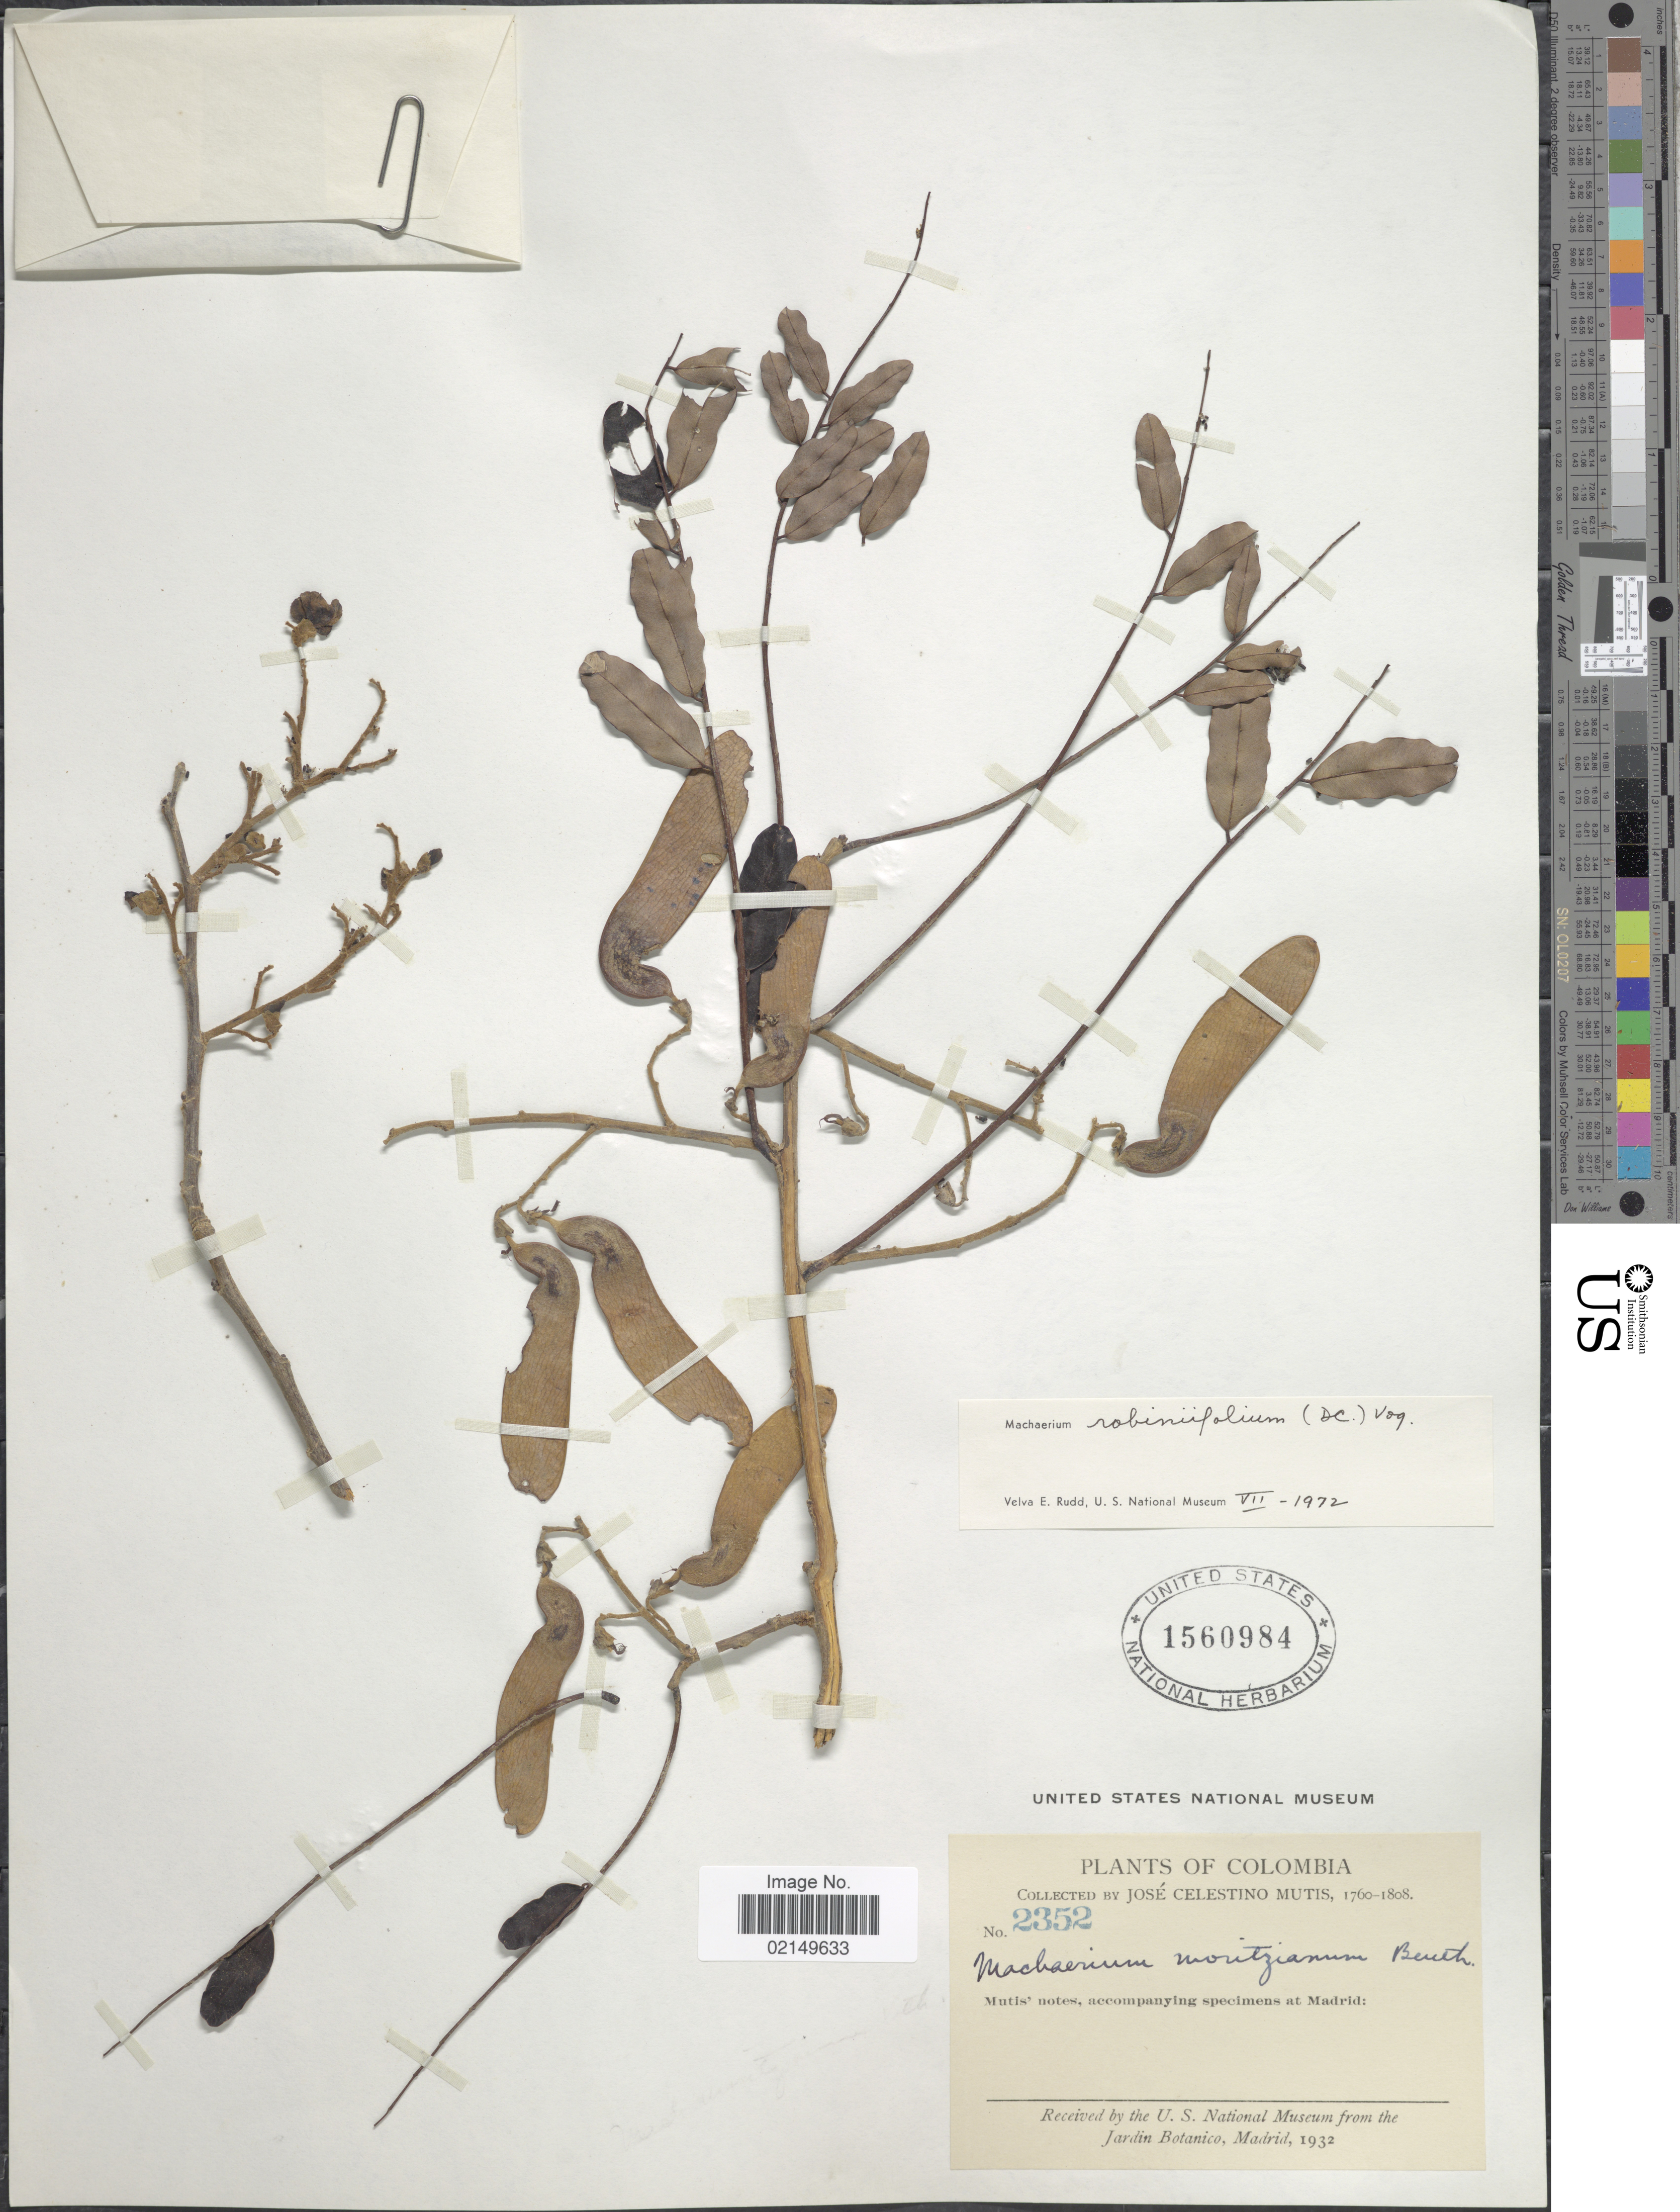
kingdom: Plantae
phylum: Tracheophyta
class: Magnoliopsida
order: Fabales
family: Fabaceae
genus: Machaerium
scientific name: Machaerium robinifolium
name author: (DC.) Vogel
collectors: J. C. B. Mutis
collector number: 2352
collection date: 1760/1808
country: Colombia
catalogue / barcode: US 1560984